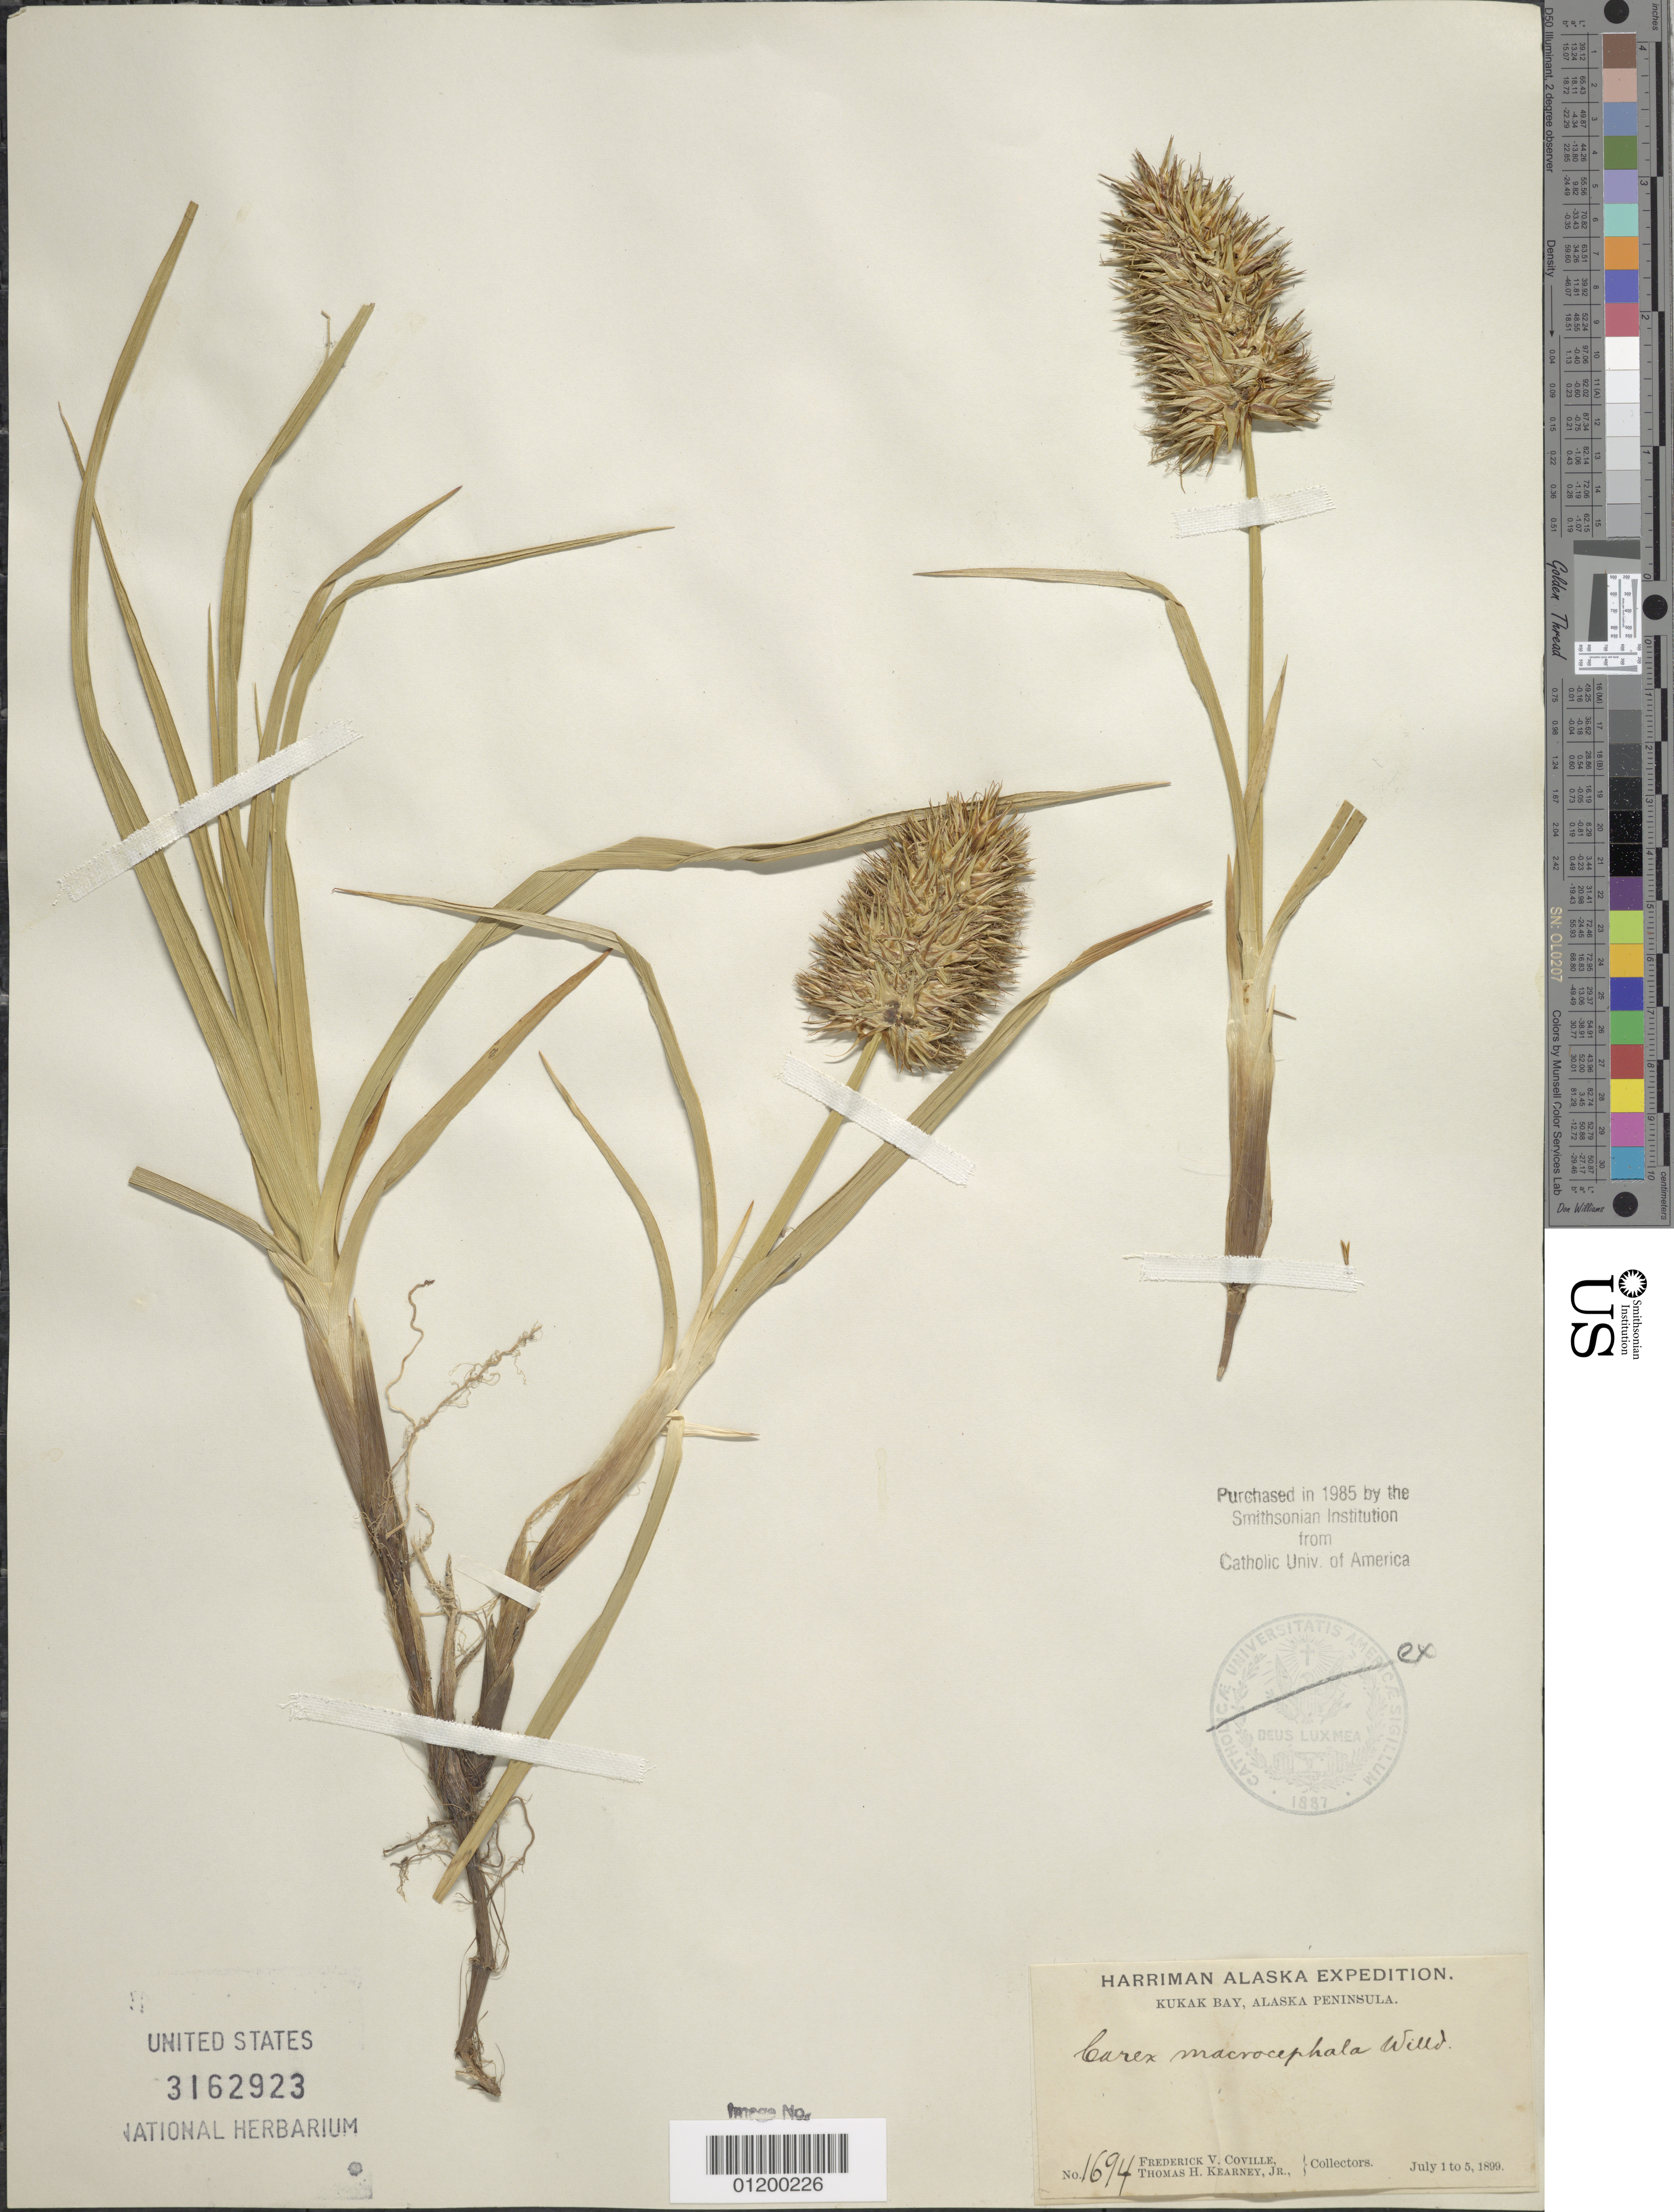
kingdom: Plantae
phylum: Tracheophyta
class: Liliopsida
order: Poales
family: Cyperaceae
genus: Carex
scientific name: Carex macrocephala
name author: Willd. ex Spreng.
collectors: F. V. Coville & F. Funston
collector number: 1694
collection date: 1899-07-01/1899-07-05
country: United States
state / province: Alaska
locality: Kukak Bay, Alaska Peninsula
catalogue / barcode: US 3162923